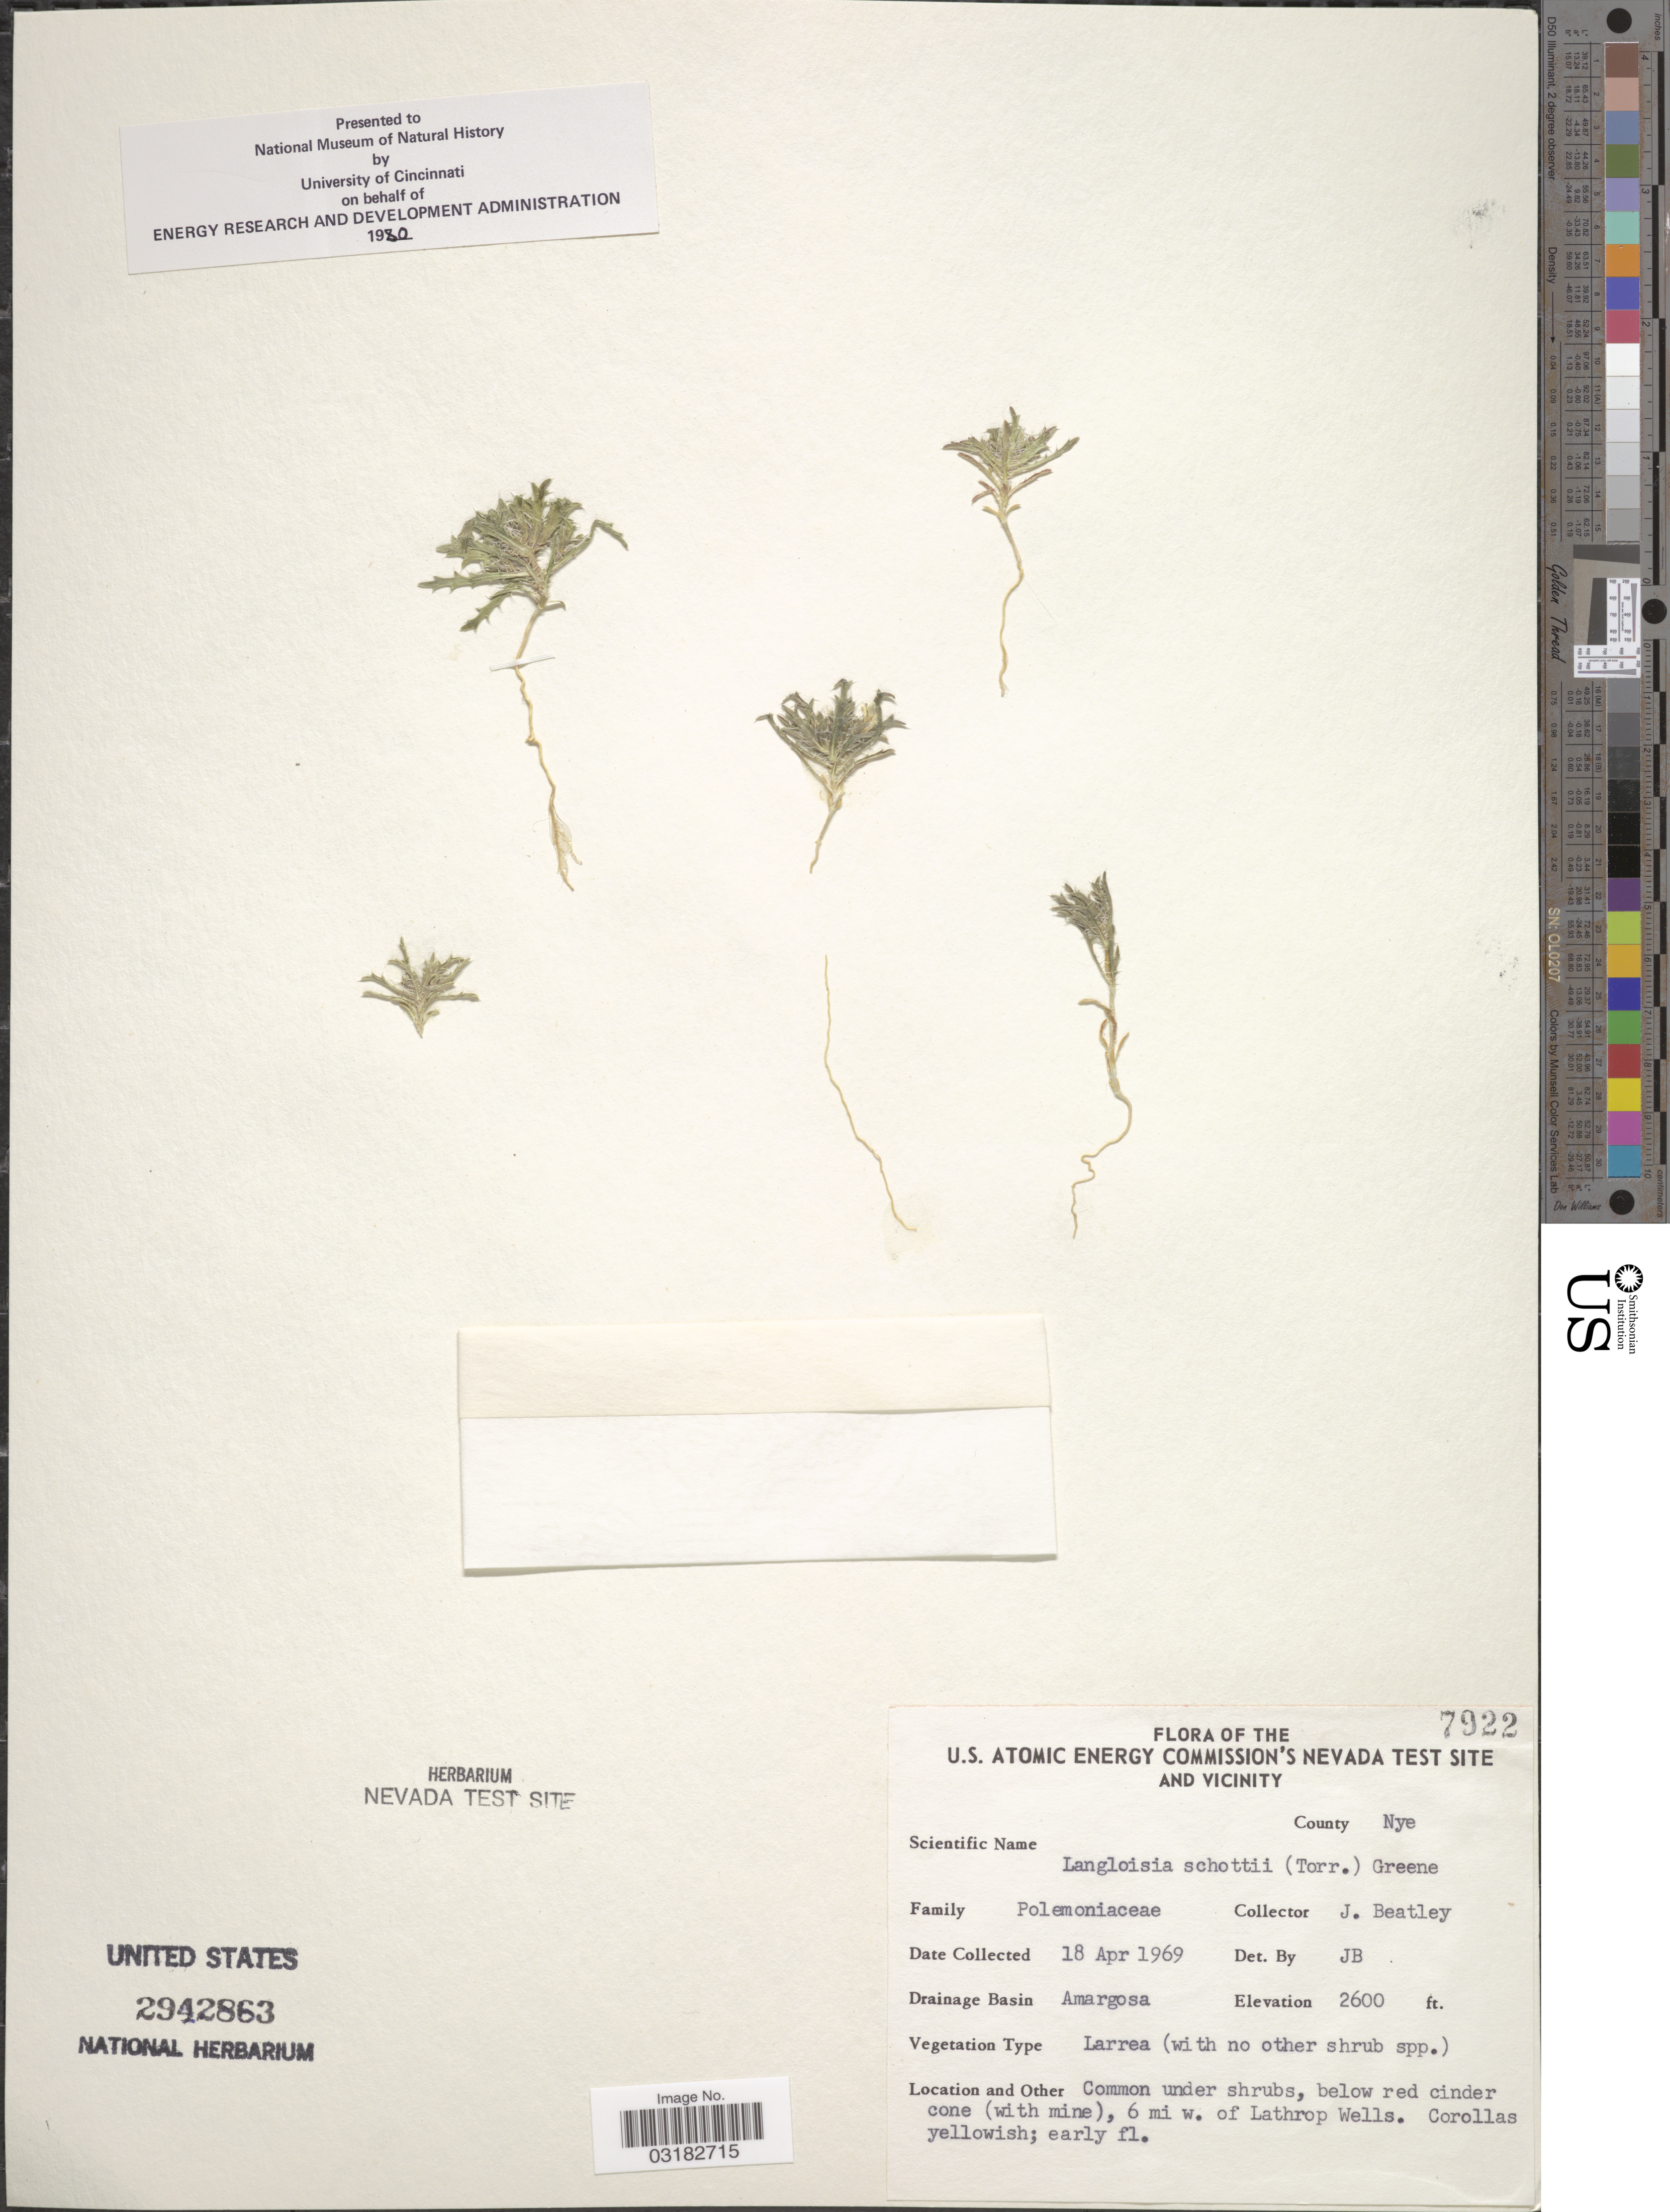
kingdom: Plantae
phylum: Tracheophyta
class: Magnoliopsida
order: Ericales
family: Polemoniaceae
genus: Loeseliastrum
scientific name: Loeseliastrum schottii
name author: (Torr.) Timbrook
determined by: Strong, Mark T., (BOT), Smithsonian Institution - National Museum of Natural History (UNITED STATES)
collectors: J. C. Beatley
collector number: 7922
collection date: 1969-04-18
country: United States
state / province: Nevada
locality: U.S. Atomic Energy Commission's Nevada Test Site and vicinity. County Nye. Drainage Basin Amargosa. Below red cinder cone (with mine), 6 mi w. of Lathrop Wells.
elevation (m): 792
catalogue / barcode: US 2942863